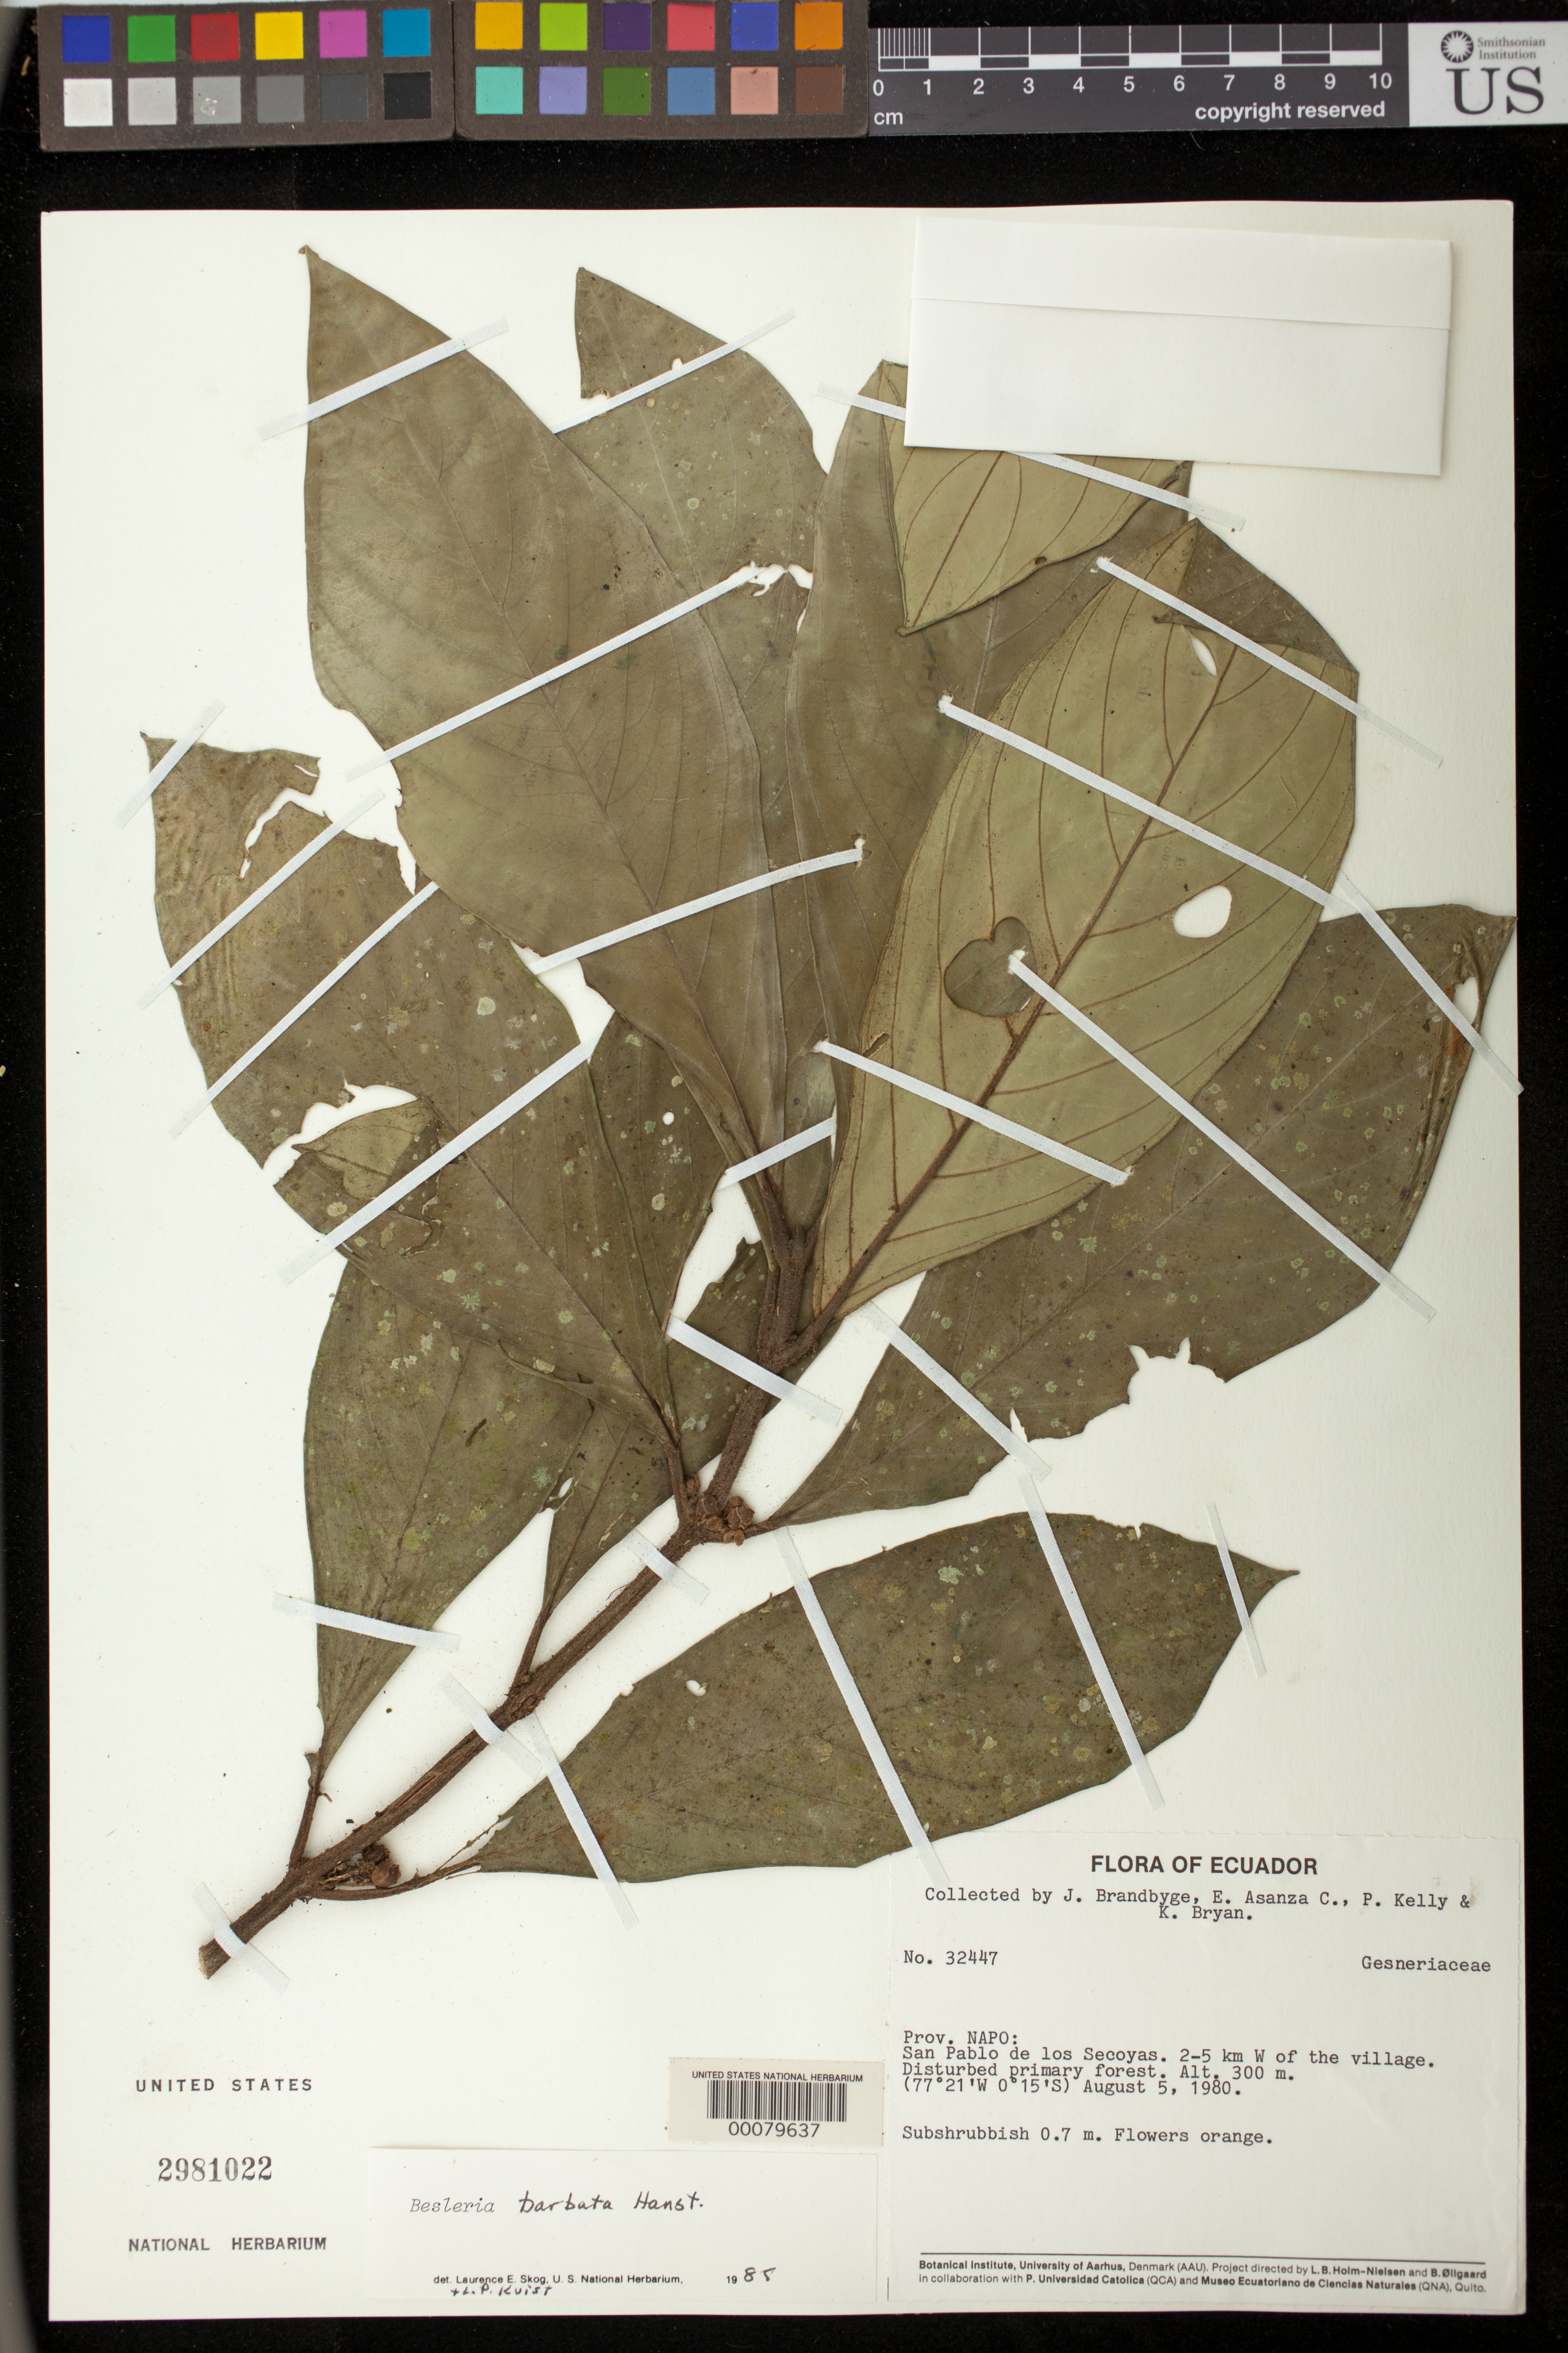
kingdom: Plantae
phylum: Tracheophyta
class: Magnoliopsida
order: Lamiales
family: Gesneriaceae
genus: Besleria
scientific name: Besleria barbata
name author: (Poepp.) Hanst.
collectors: J. Brandbyge & et al.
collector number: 32447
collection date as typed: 05 Aug 1980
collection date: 1980-08-05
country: Ecuador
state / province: Sucumbíos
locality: Napo.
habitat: Disturbed primary forest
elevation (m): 300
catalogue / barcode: US 2981022